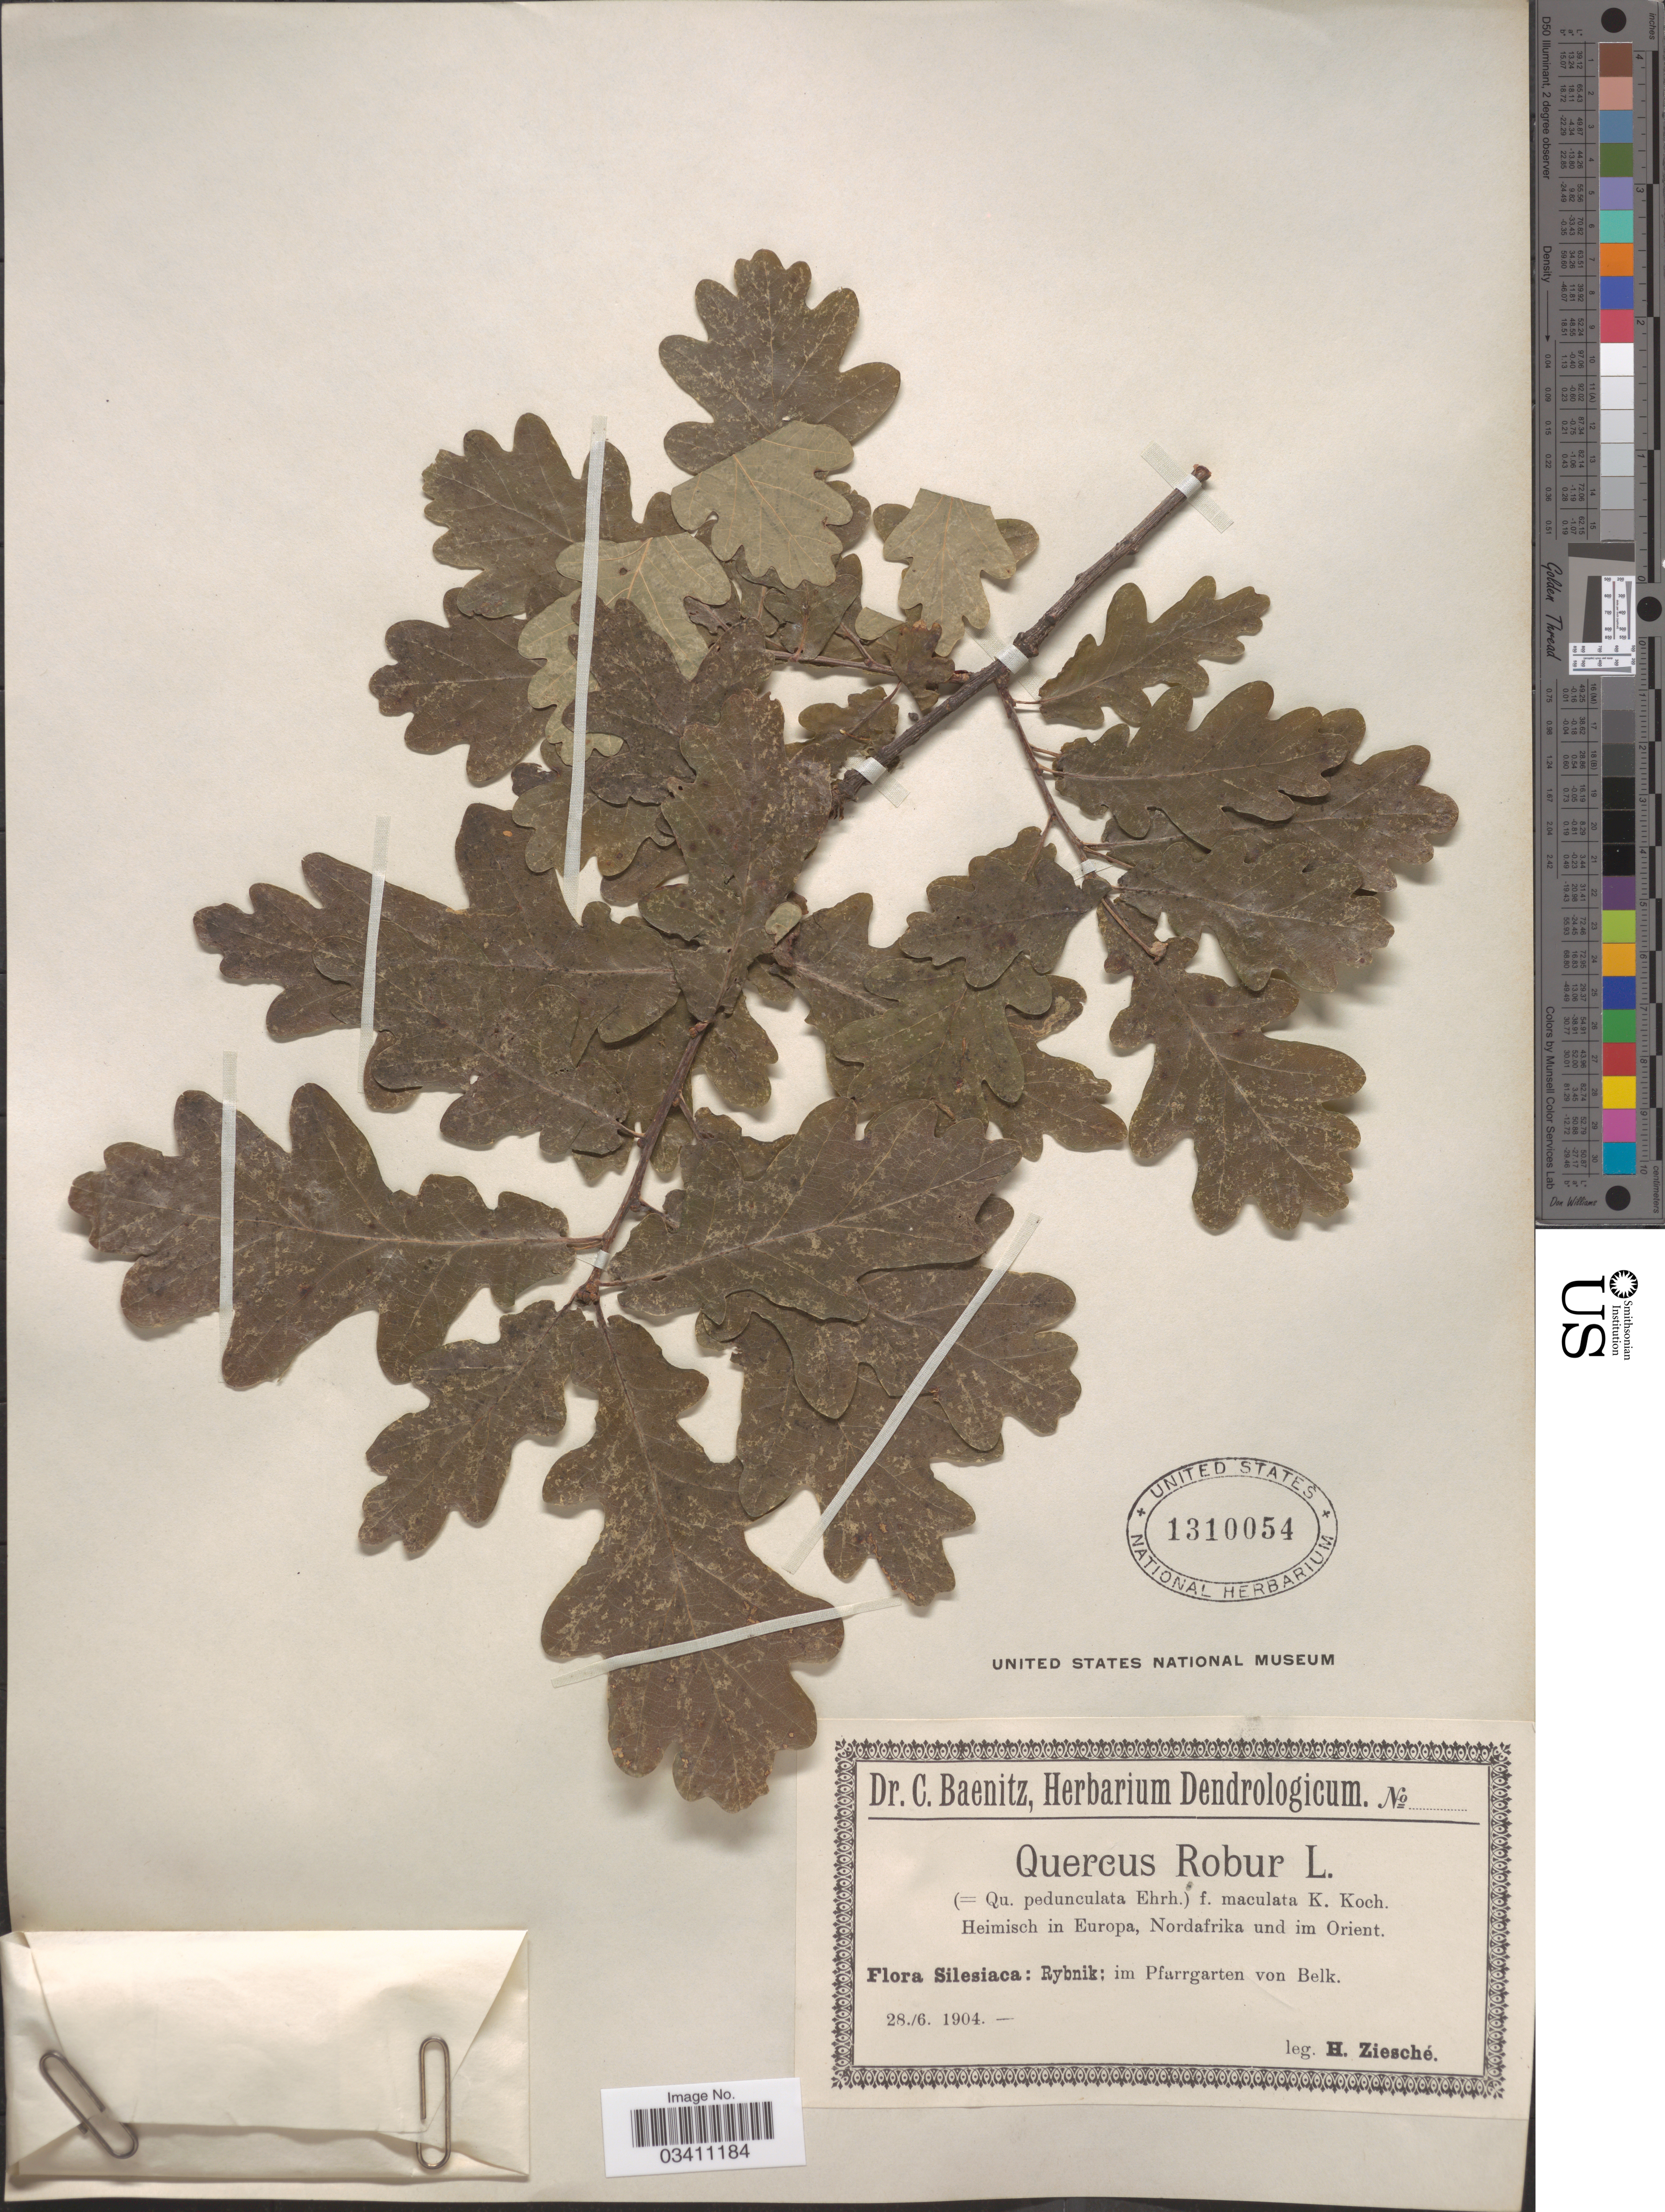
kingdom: Plantae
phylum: Tracheophyta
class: Magnoliopsida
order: Fagales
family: Fagaceae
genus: Quercus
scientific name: Quercus robur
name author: L.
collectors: H. Ziesché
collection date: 1904-06-28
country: Poland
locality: Silesiaca: Rybnik; im Pfarrgarten von Belk.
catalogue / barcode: US 1310054